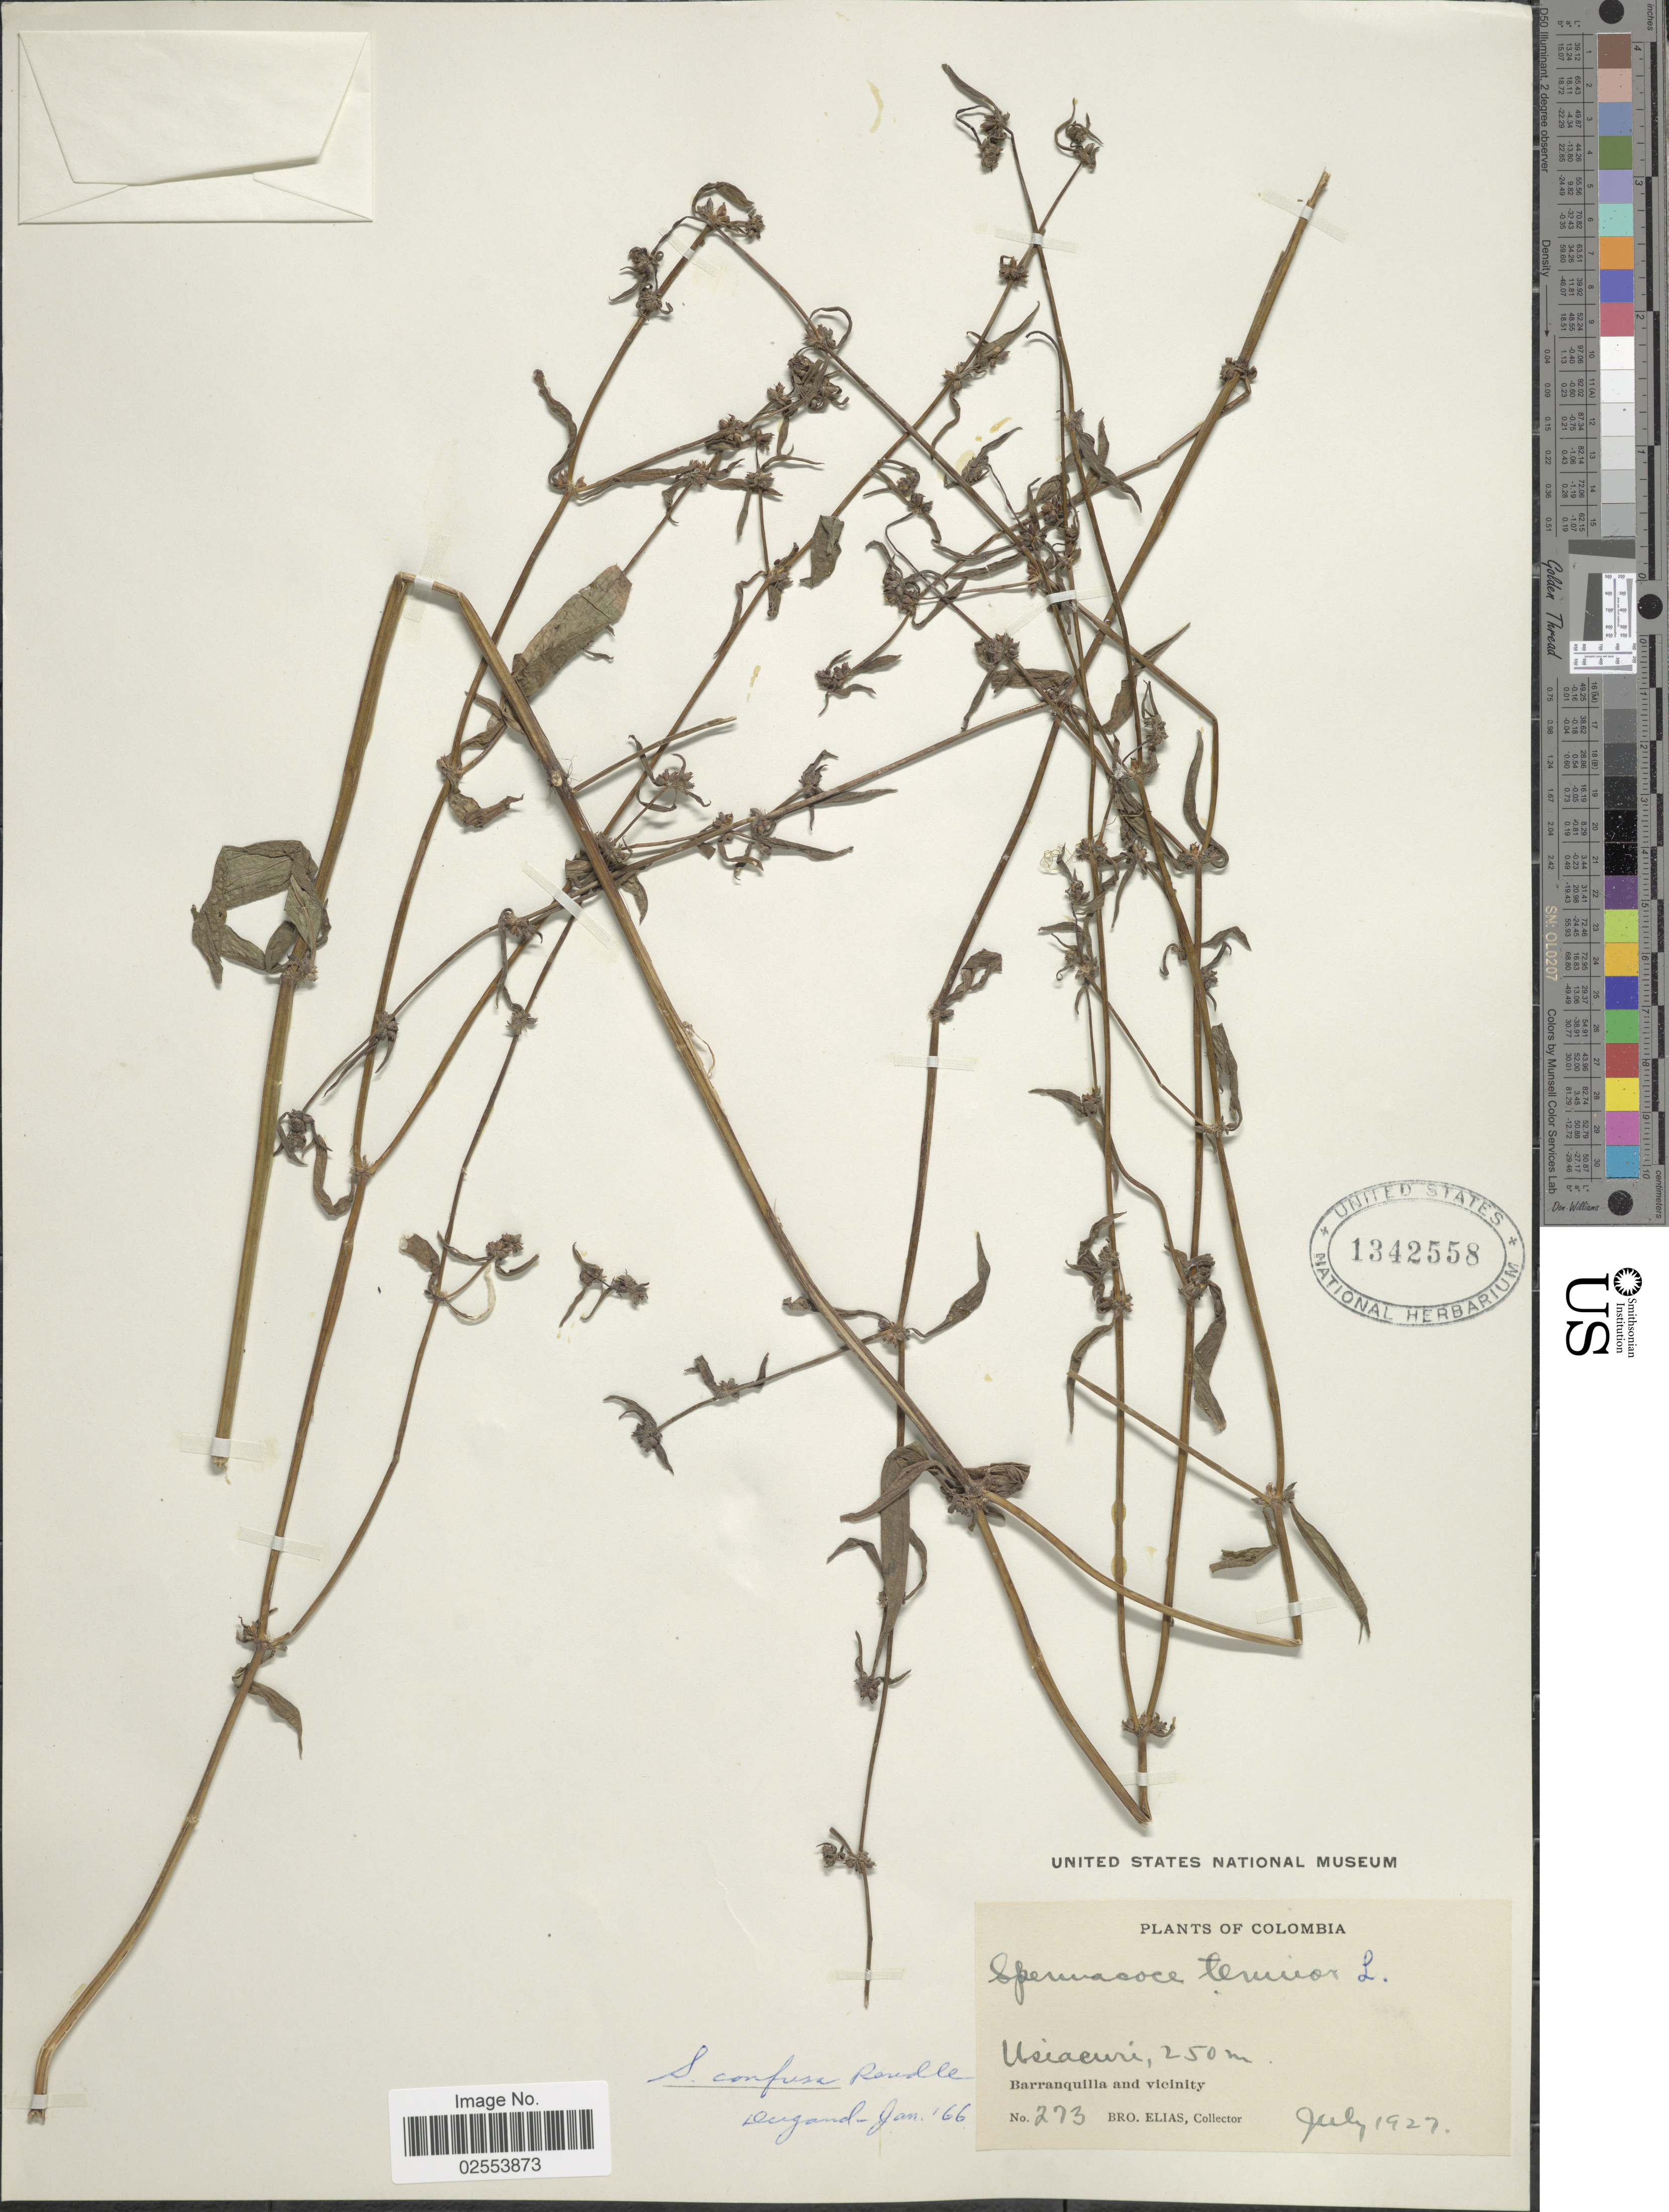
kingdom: Plantae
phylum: Tracheophyta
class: Magnoliopsida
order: Gentianales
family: Rubiaceae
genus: Spermacoce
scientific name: Spermacoce confusa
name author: Rendle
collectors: Bro. Elias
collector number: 273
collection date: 1927-07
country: Colombia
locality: Usiacuri, Barranquilla and vicinity.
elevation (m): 250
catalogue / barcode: US 1342558